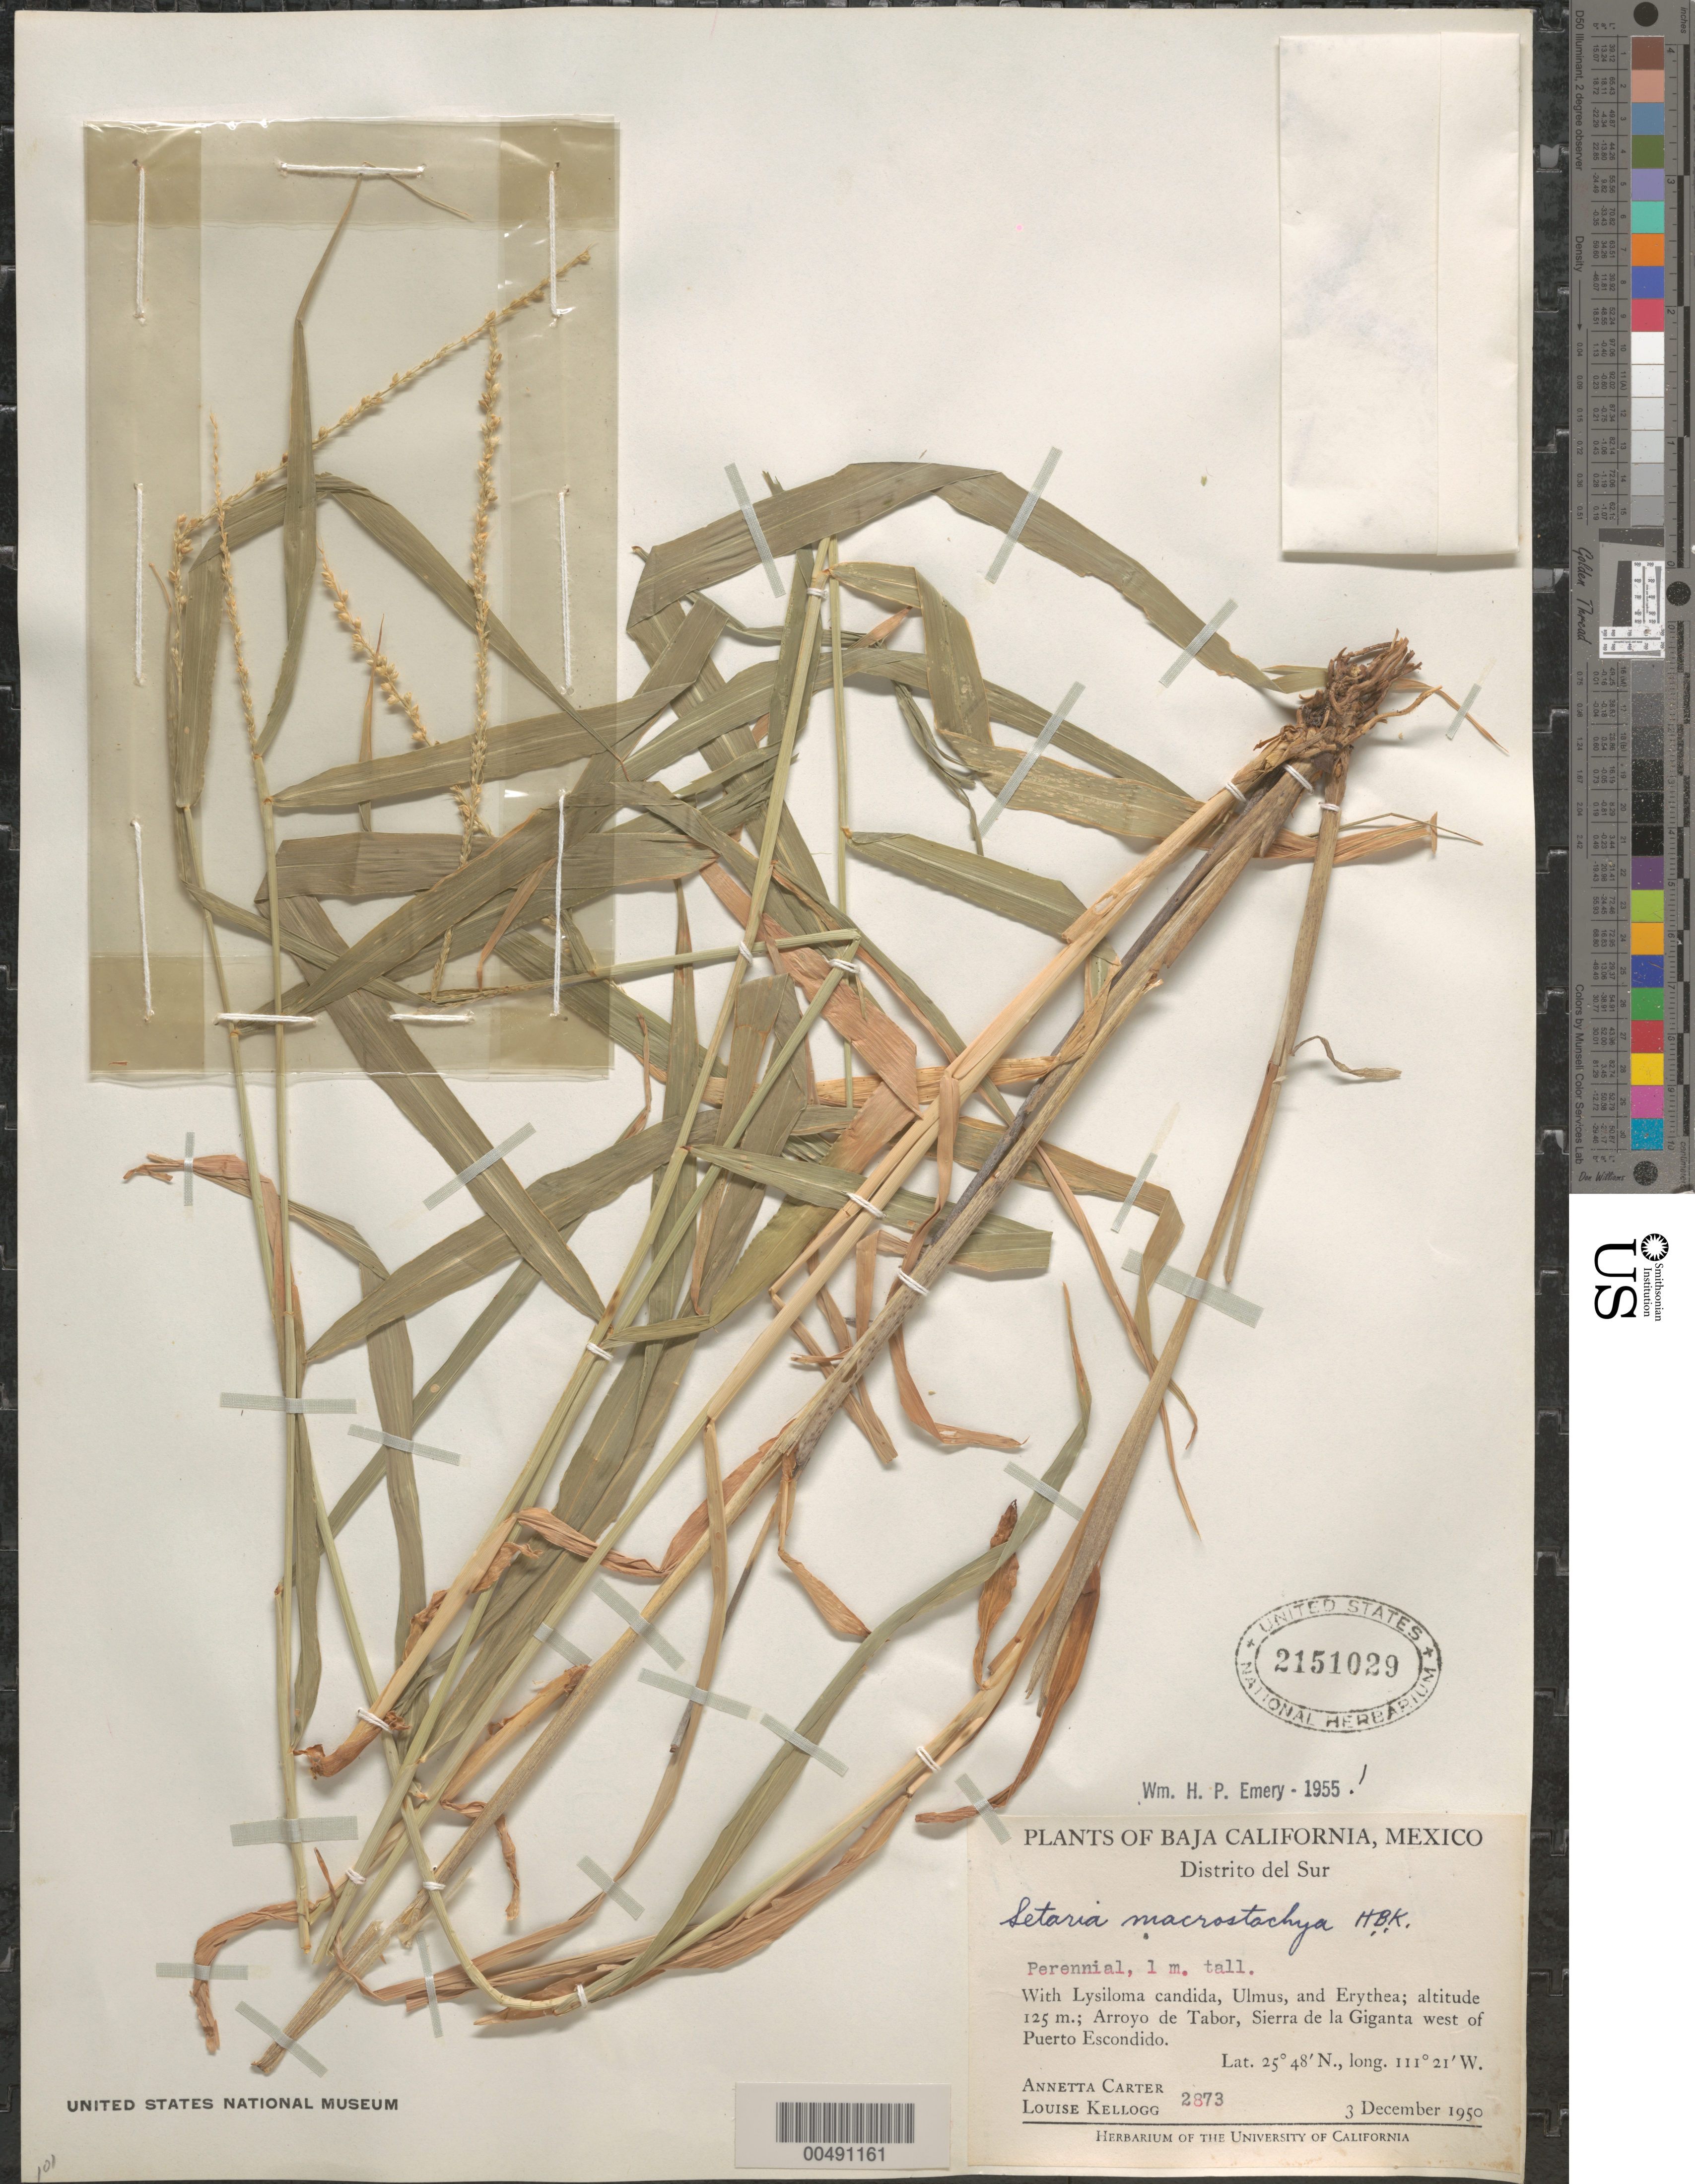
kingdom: Plantae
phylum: Tracheophyta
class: Liliopsida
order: Poales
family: Poaceae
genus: Setaria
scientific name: Setaria macrostachya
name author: Kunth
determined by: Emery, W. H. P.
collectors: A. M. Carter & L. Kellogg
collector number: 2873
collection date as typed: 3 Dec 1950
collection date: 1950-12-03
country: Mexico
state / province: Baja California Sur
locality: Arroyo de Tabor, Sierra de la Giganta, W of Puerto Escondido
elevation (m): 125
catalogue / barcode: US 2151029